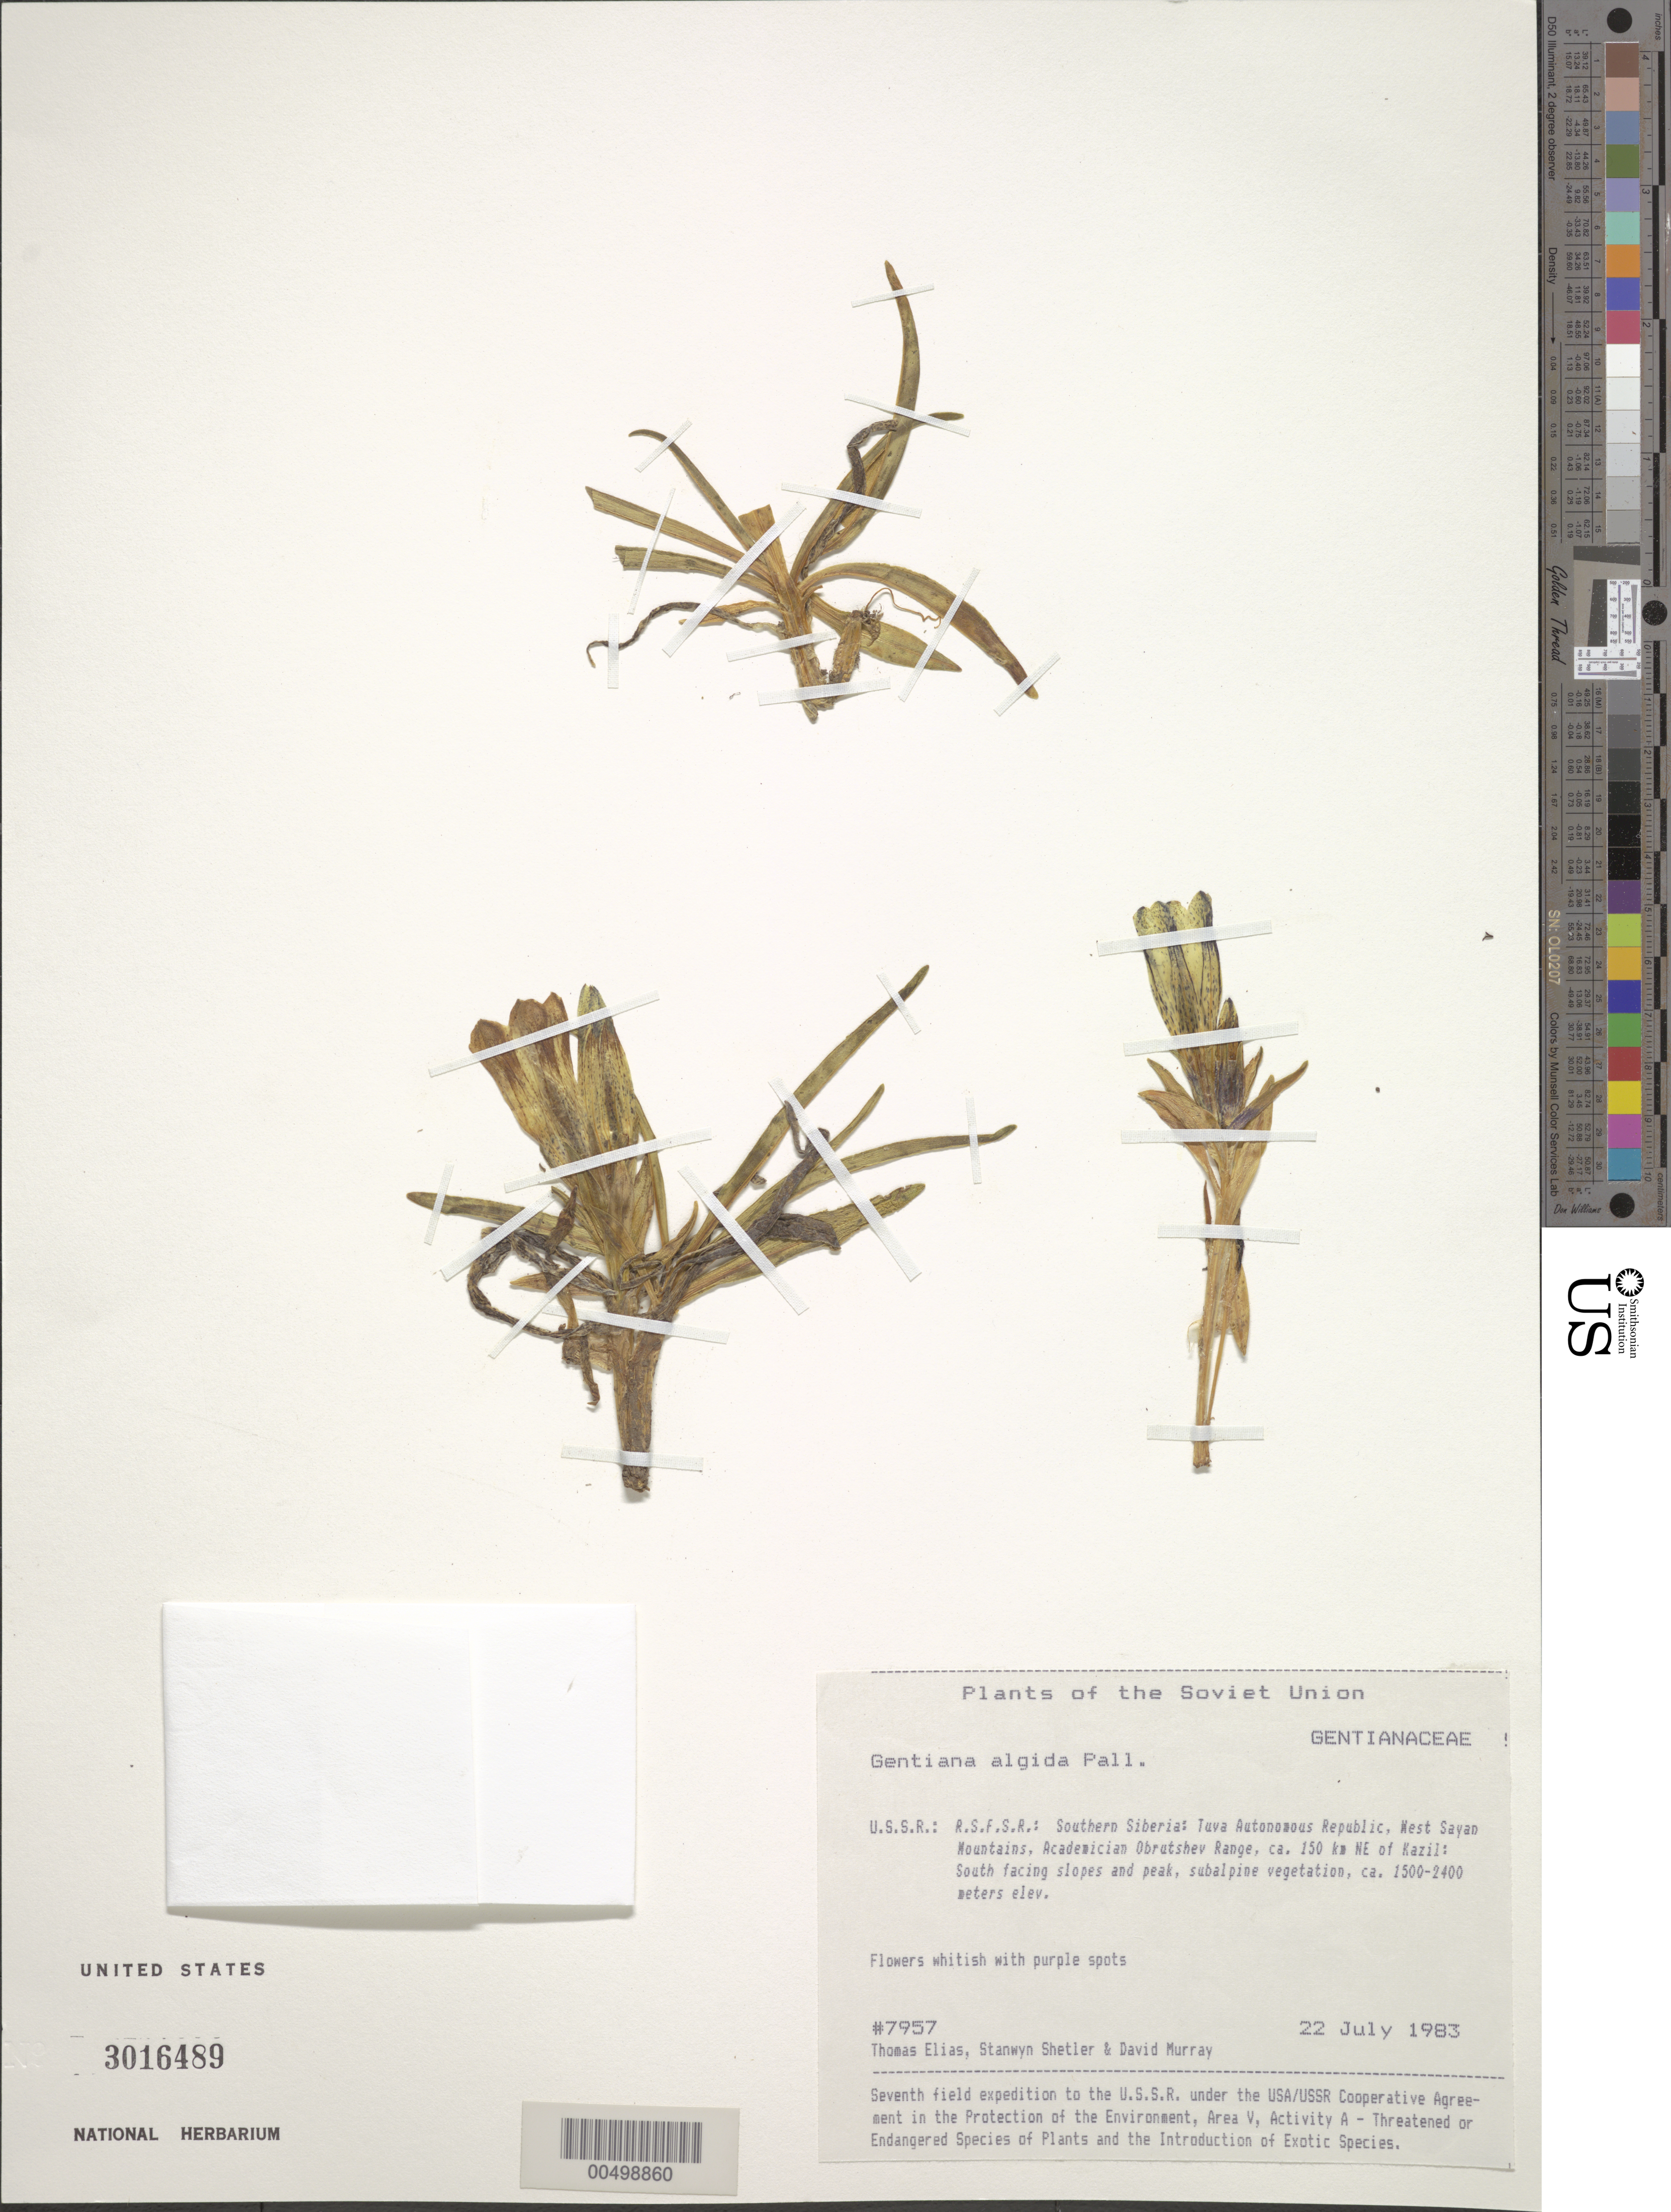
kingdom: Plantae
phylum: Tracheophyta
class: Magnoliopsida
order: Gentianales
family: Gentianaceae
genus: Gentiana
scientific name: Gentiana algida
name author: Pall.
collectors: T. Elias, S. Shetler & D. F. Murray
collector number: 7957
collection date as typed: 22 Jul 1983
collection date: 1983-07-22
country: Russian Federation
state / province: Tuva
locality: West Sayan Mountains, Academician Obrutshev Range, ca. 150 km NE of Kazil [Kyzyl]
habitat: south-facing slopes and peak, subalpine vegetation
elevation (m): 1500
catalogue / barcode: US 3016489